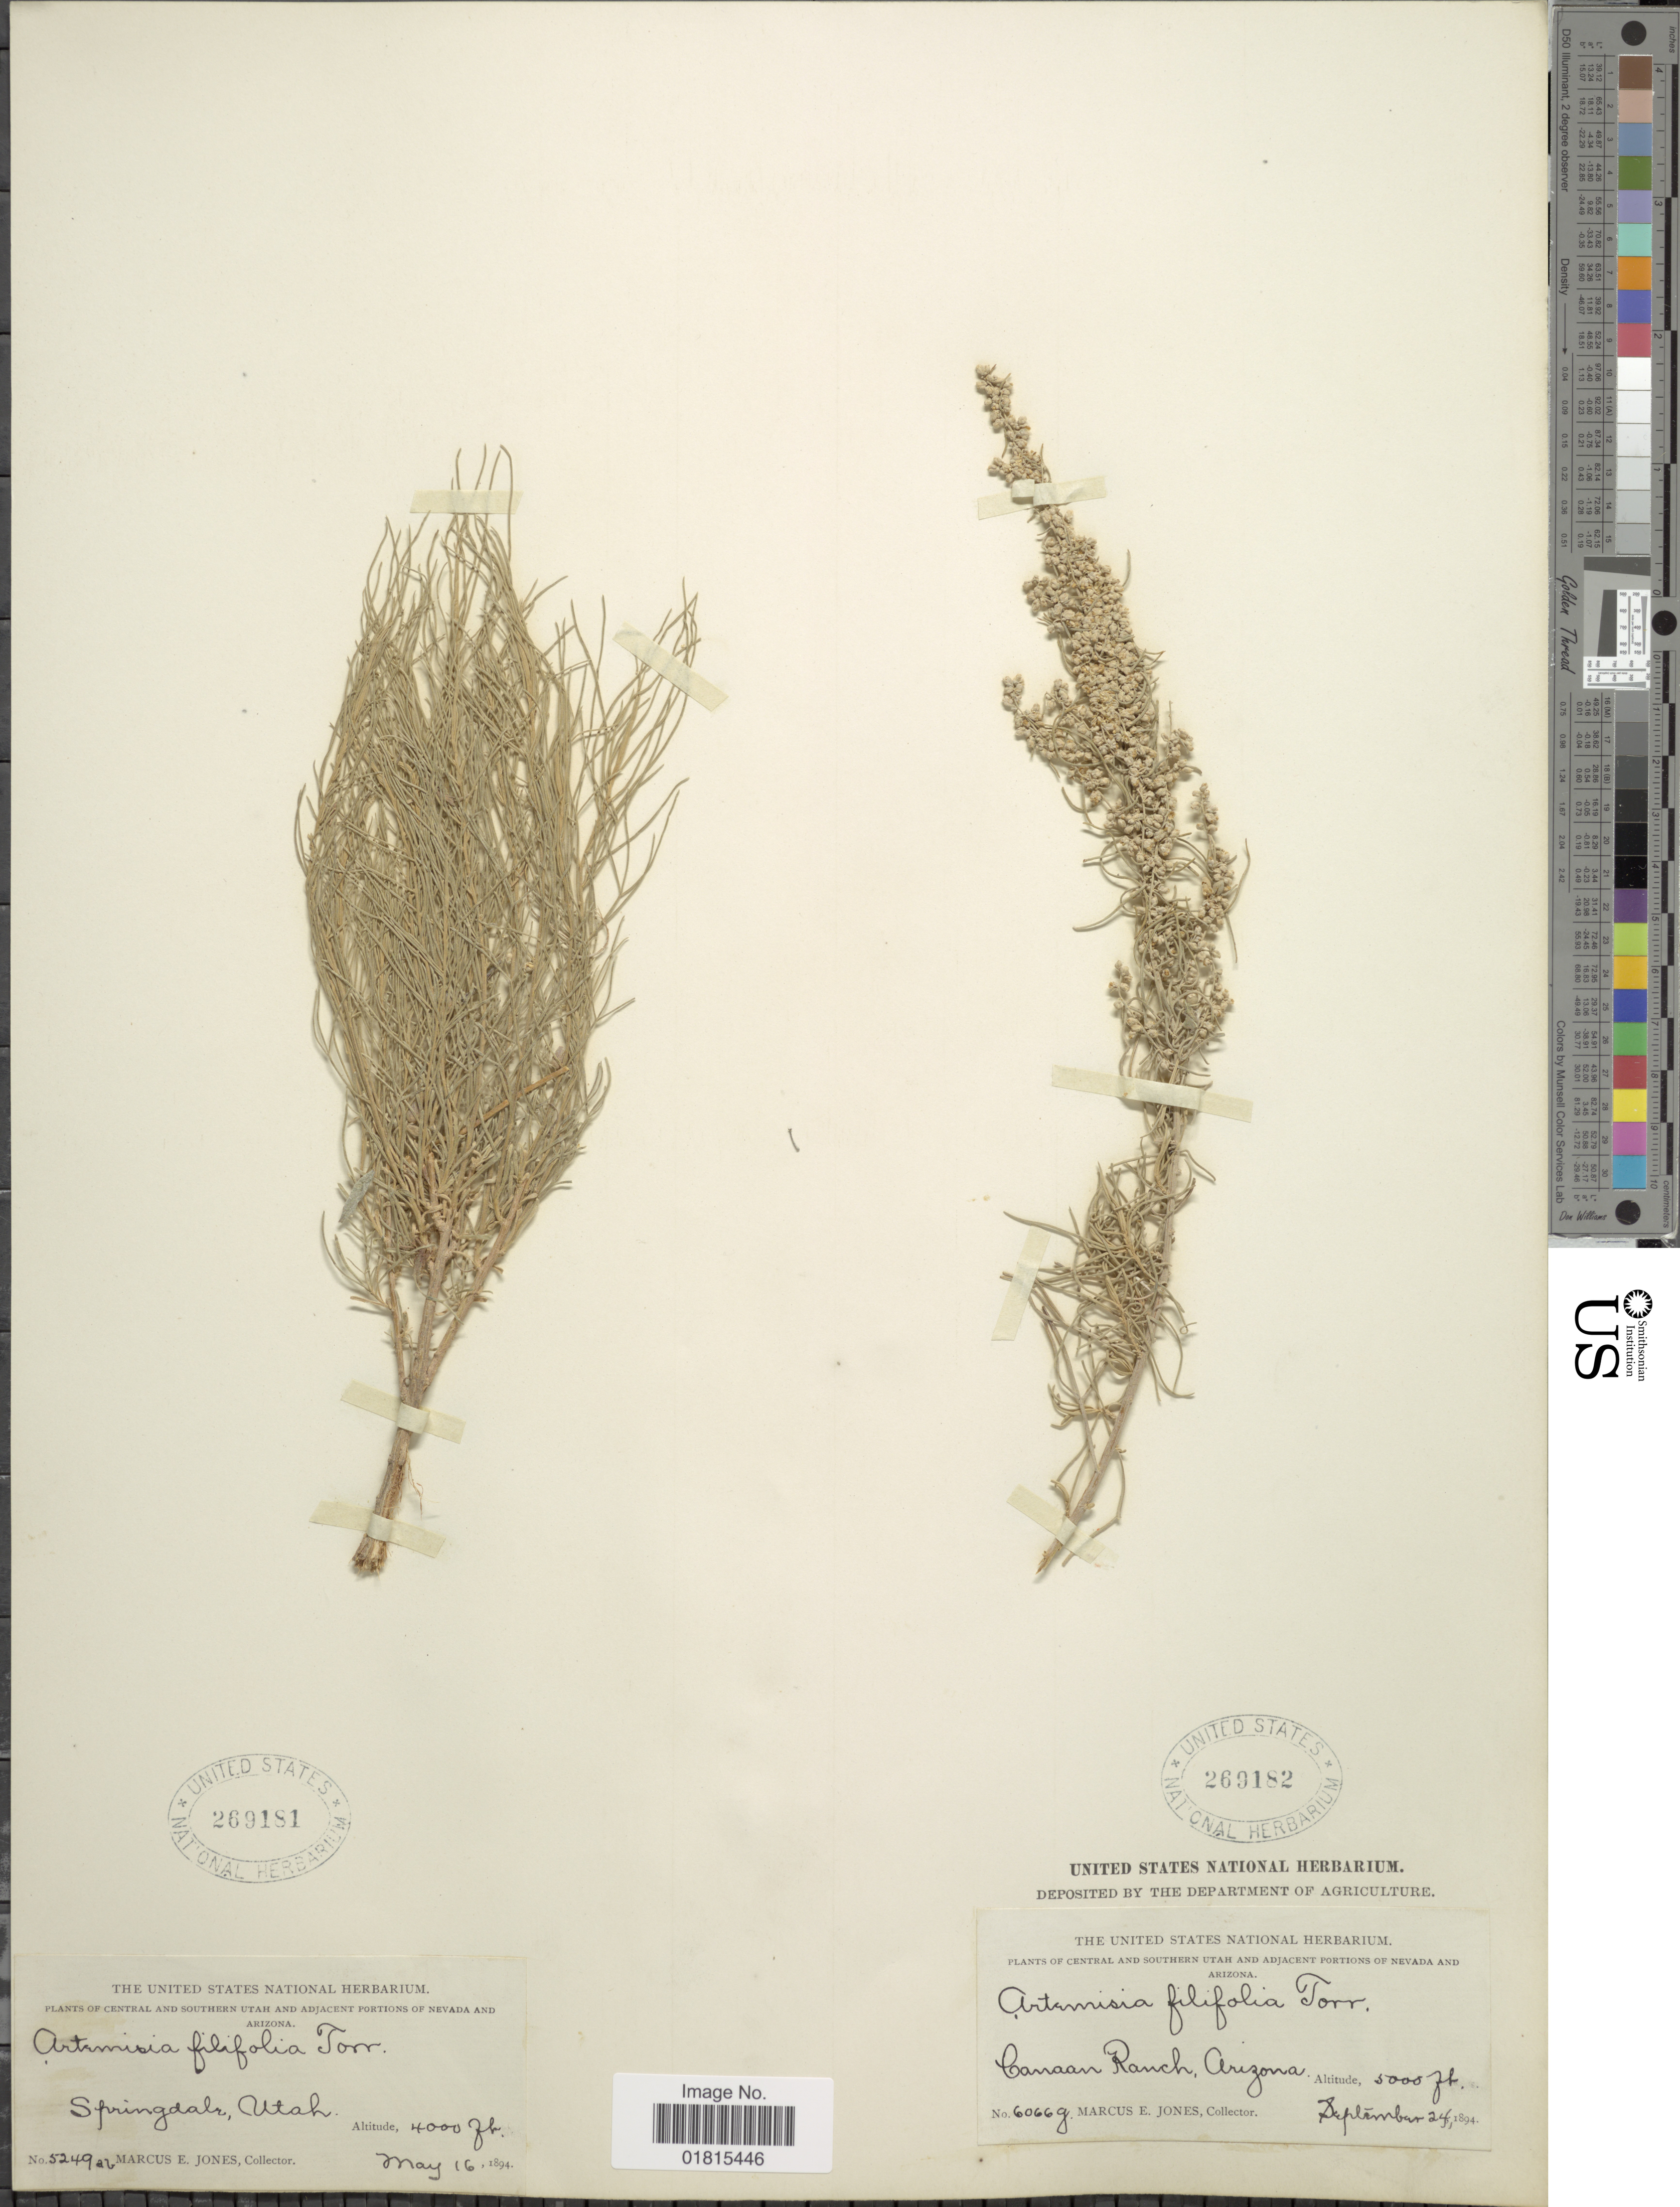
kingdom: Plantae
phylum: Tracheophyta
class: Magnoliopsida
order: Asterales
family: Asteraceae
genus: Artemisia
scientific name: Artemisia filifolia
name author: Torr.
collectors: M. E. Jones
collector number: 5249as*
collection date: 1894-05-16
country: United States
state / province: Utah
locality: Springdale, Utah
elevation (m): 1219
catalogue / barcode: US 269181